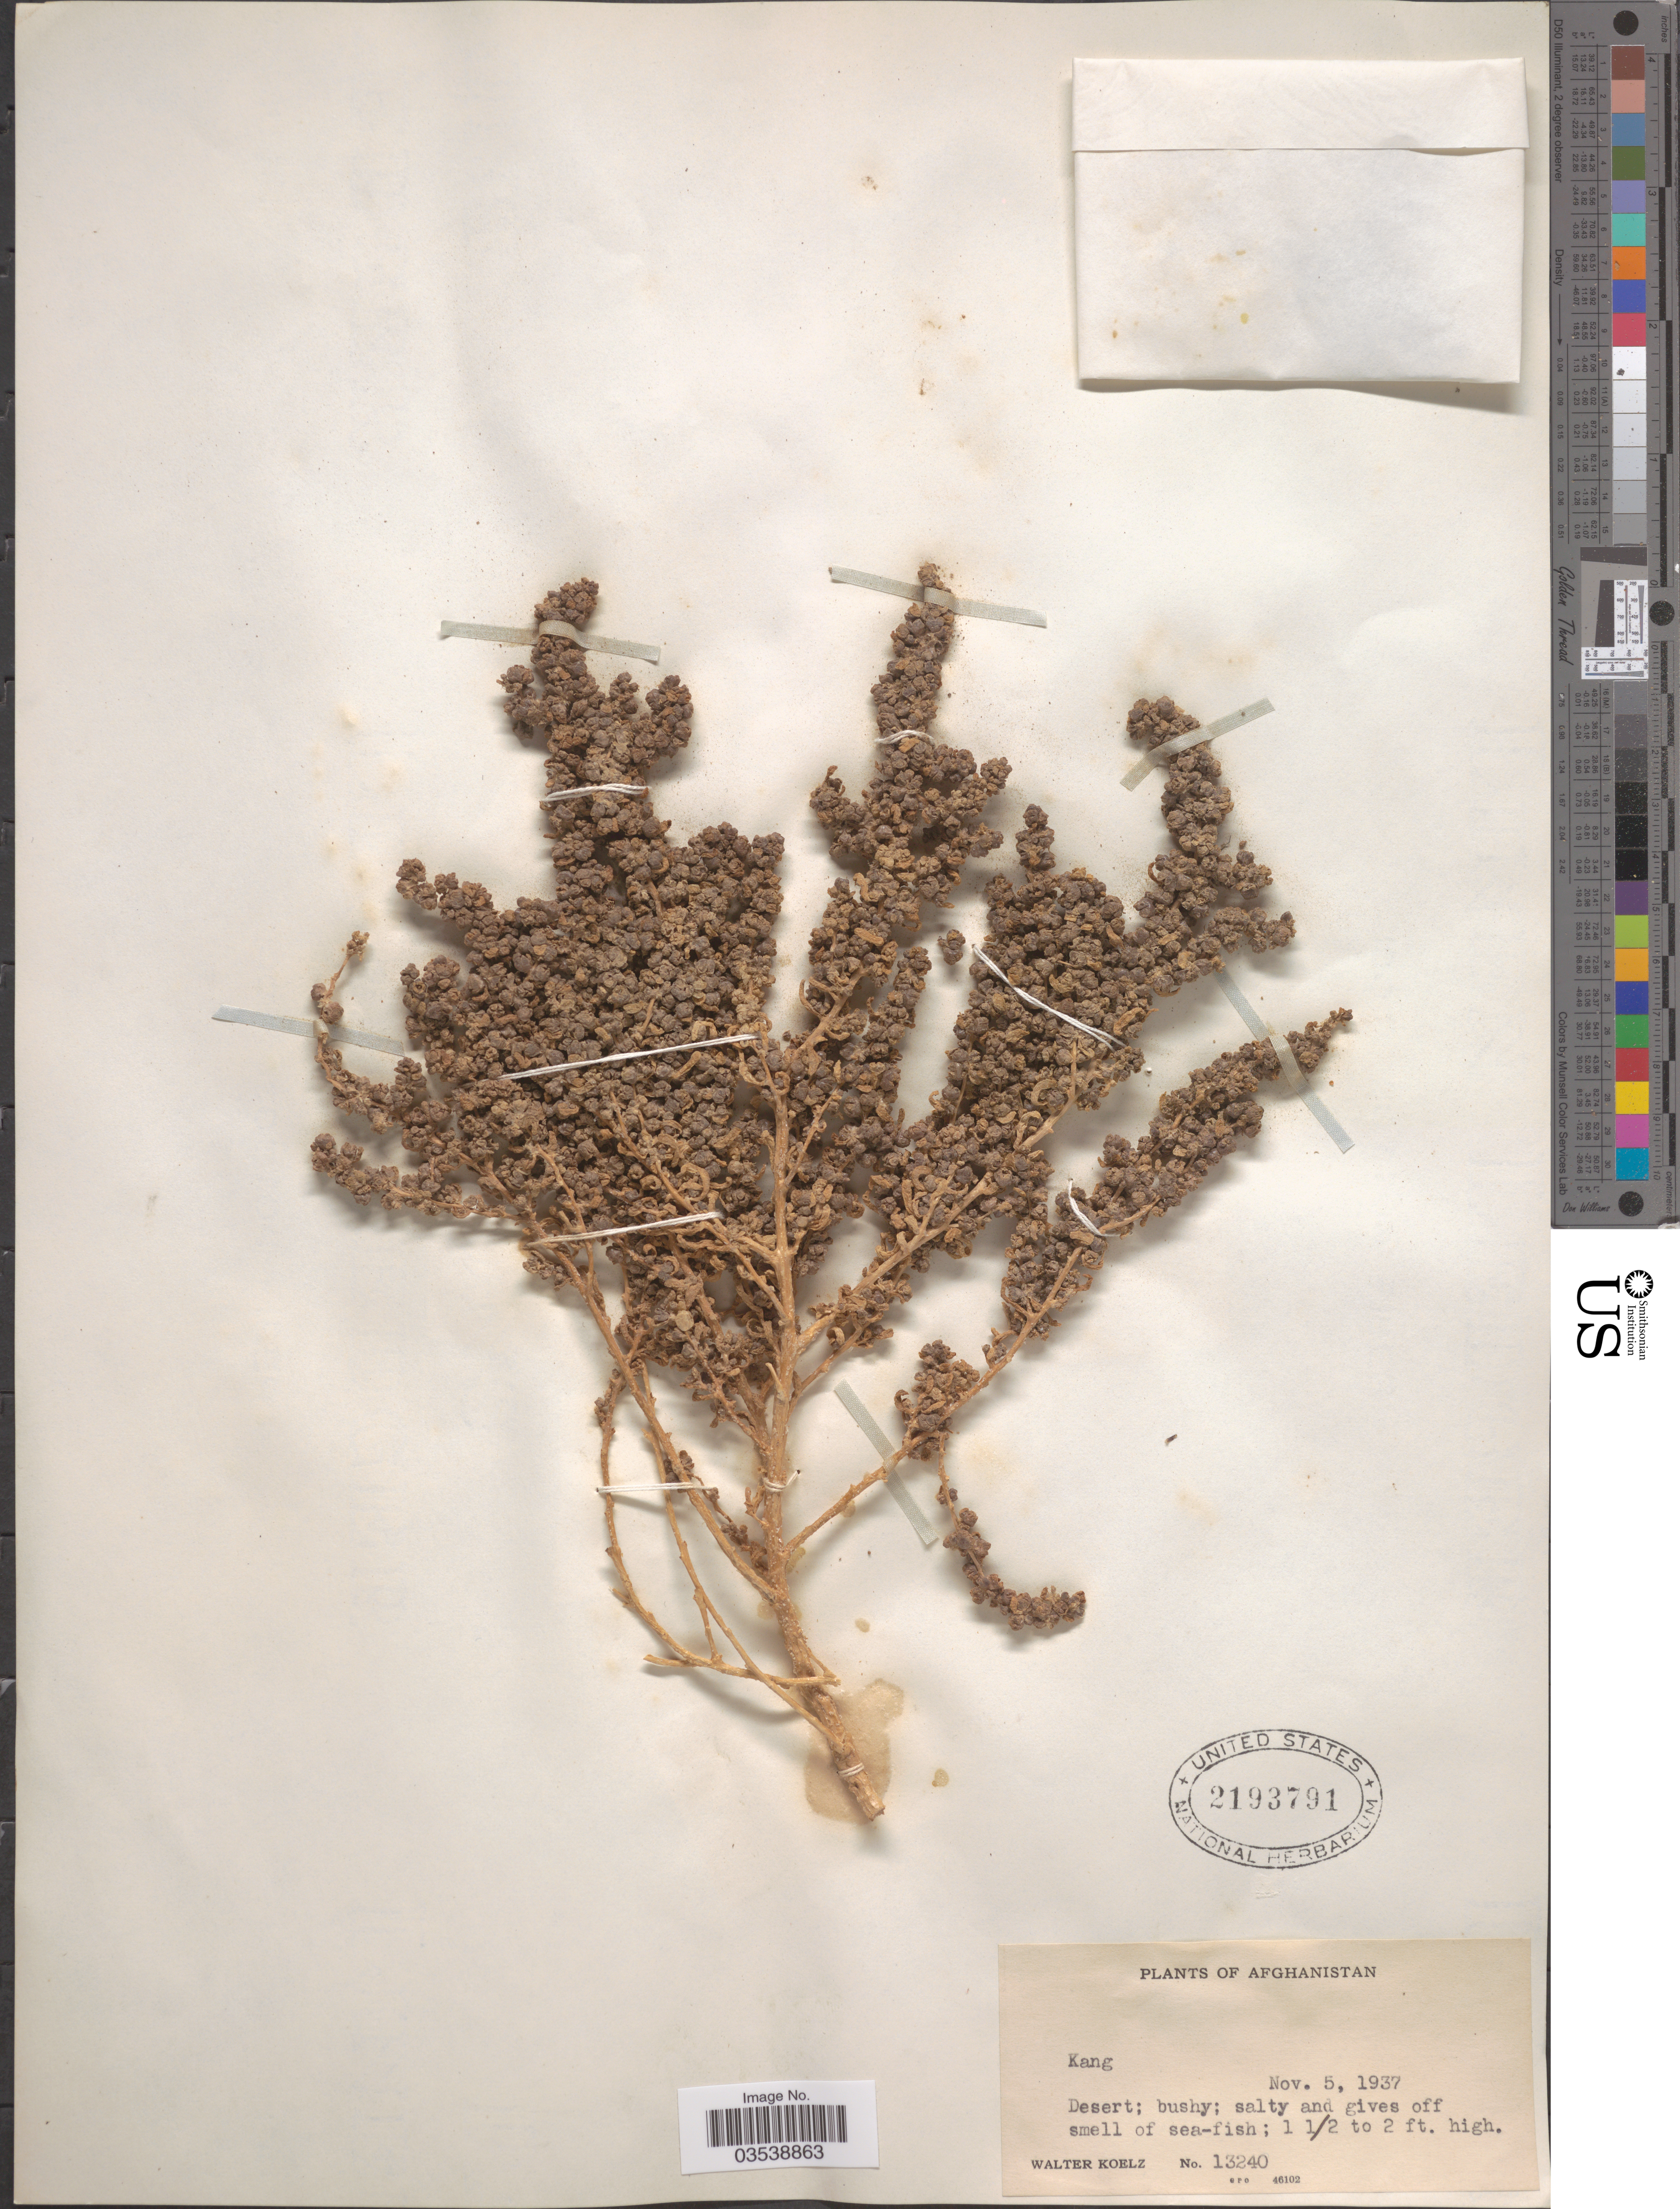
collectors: W. N. Koelz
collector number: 13240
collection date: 1937-11-05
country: Afghanistan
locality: Kang.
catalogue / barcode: US 2193791